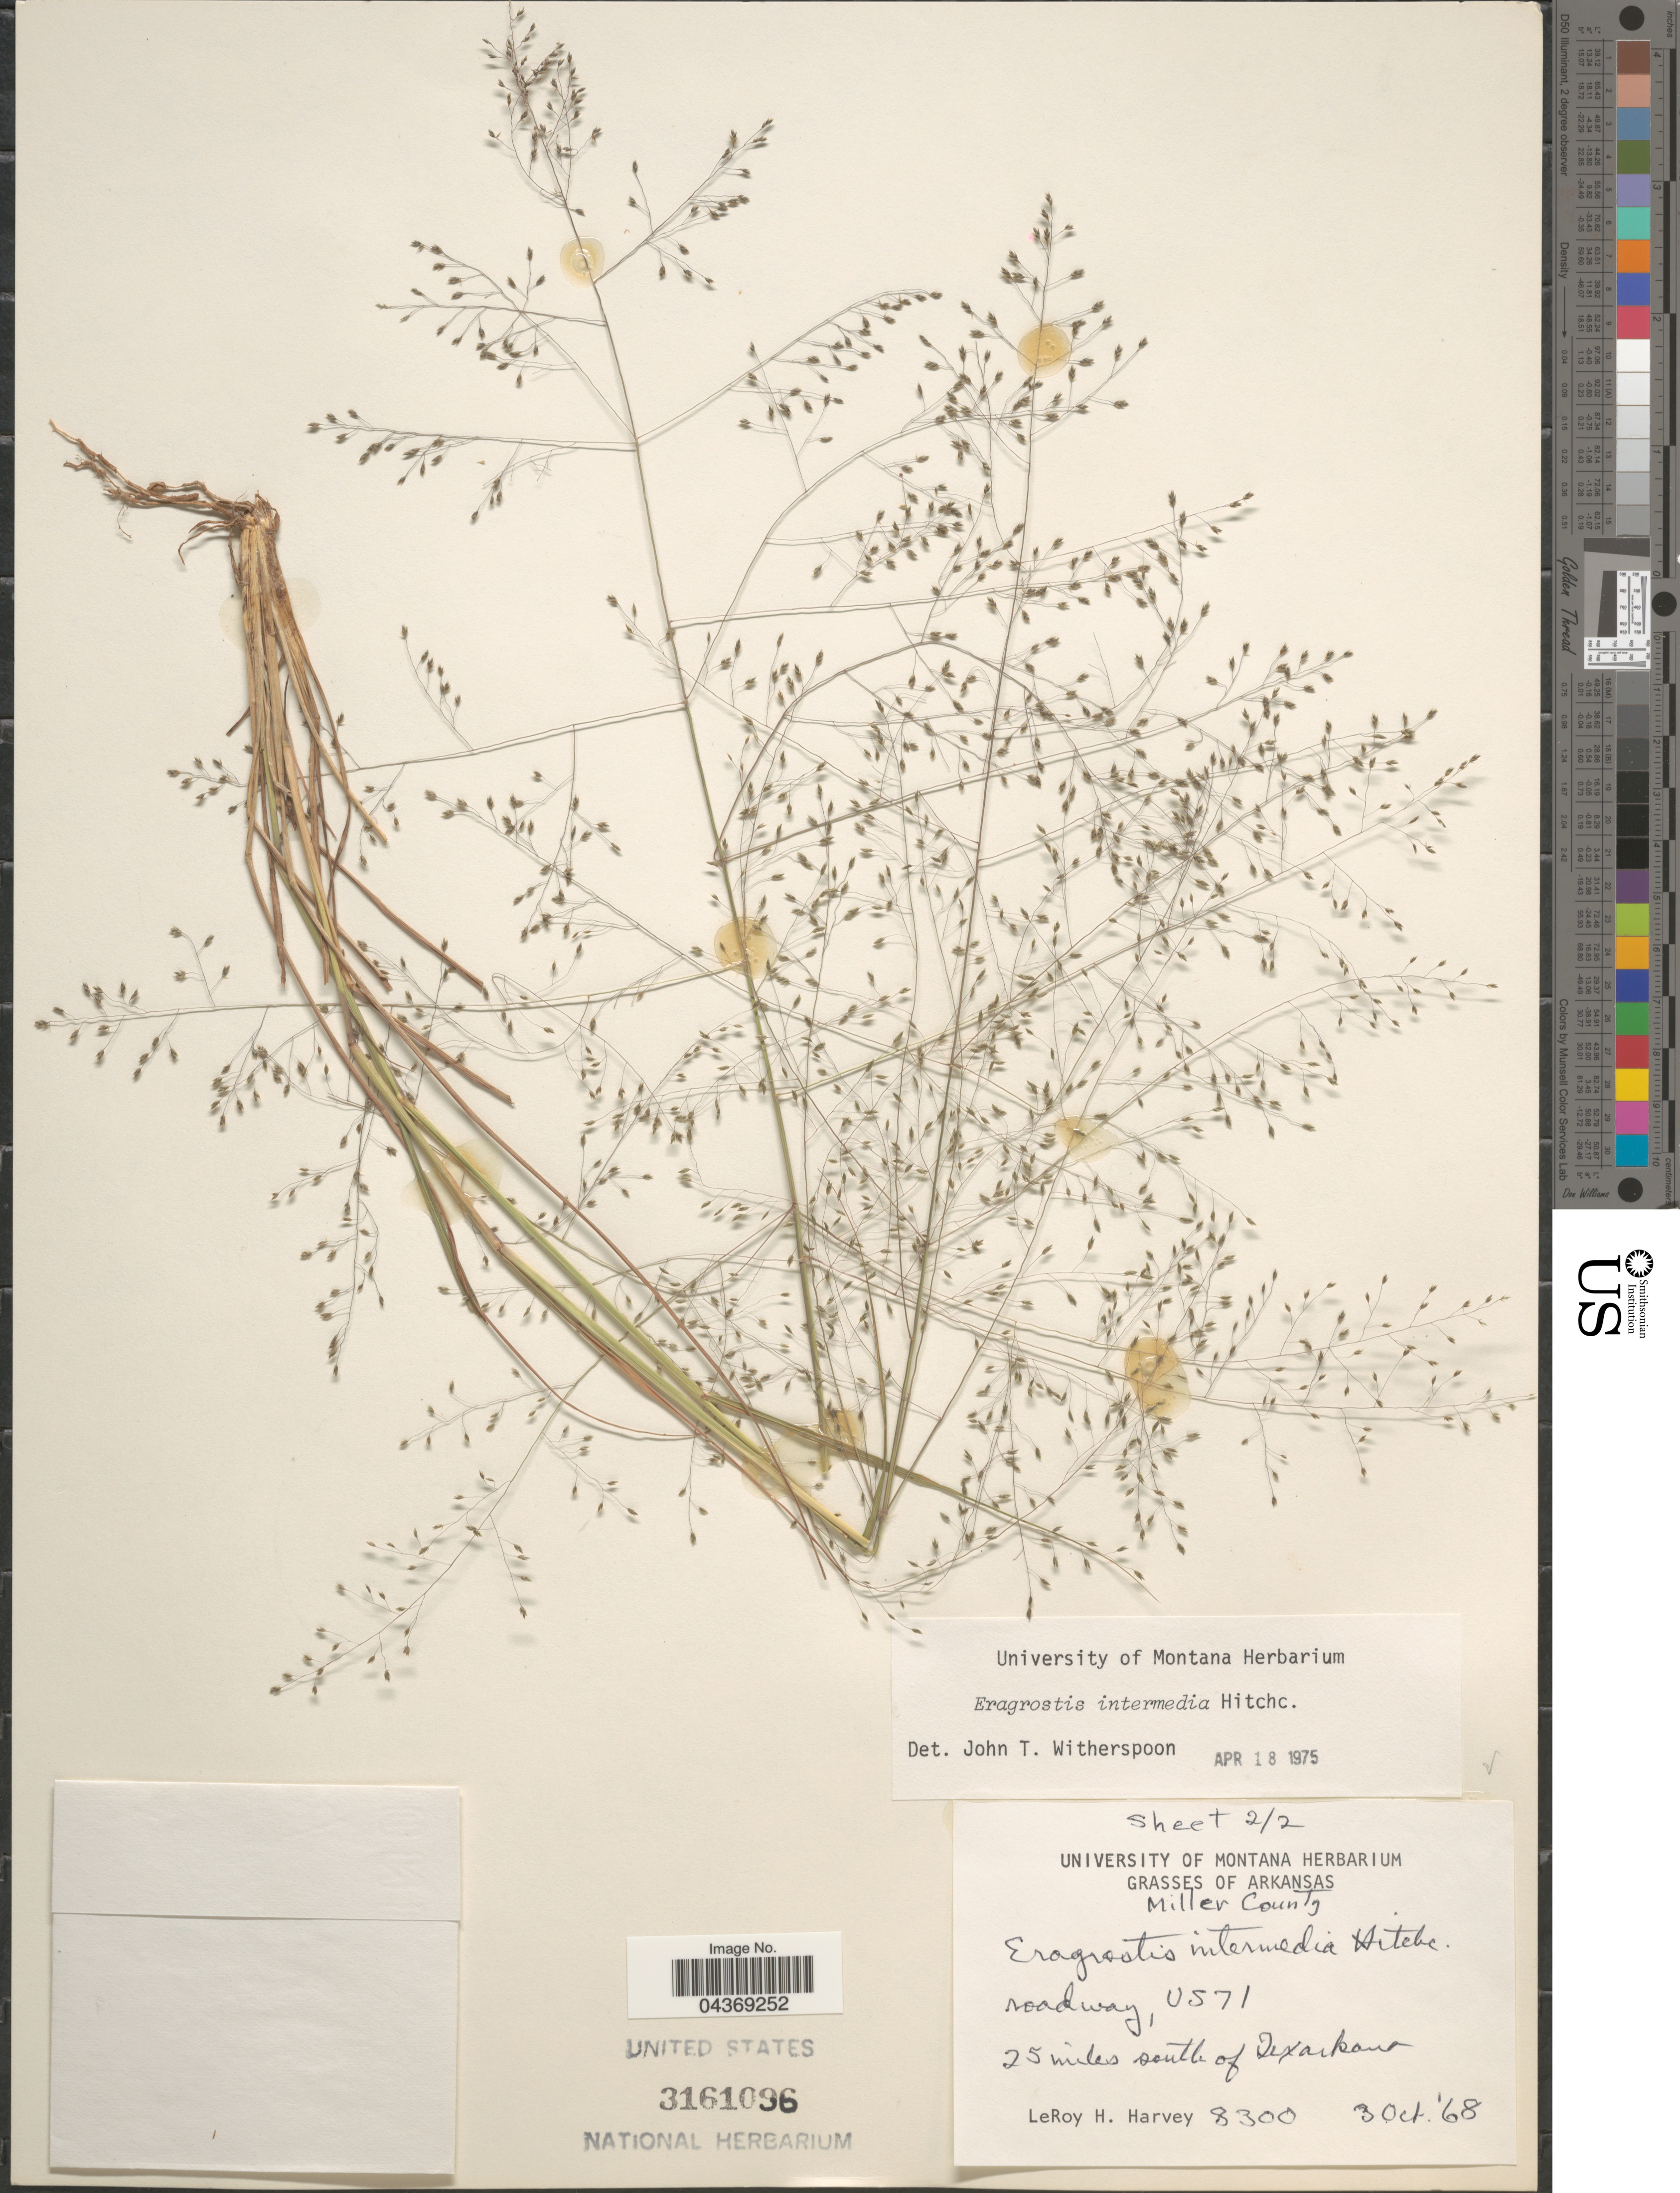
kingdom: Plantae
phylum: Tracheophyta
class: Liliopsida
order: Poales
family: Poaceae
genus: Eragrostis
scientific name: Eragrostis intermedia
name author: Hitchc.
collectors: L. H. Harvey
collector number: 8300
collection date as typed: Transcribed d/m/y: 3/10/68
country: United States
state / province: Arkansas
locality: Miller County. Roadway, US 71. 25 miles south of Texarkana.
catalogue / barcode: US 3161096